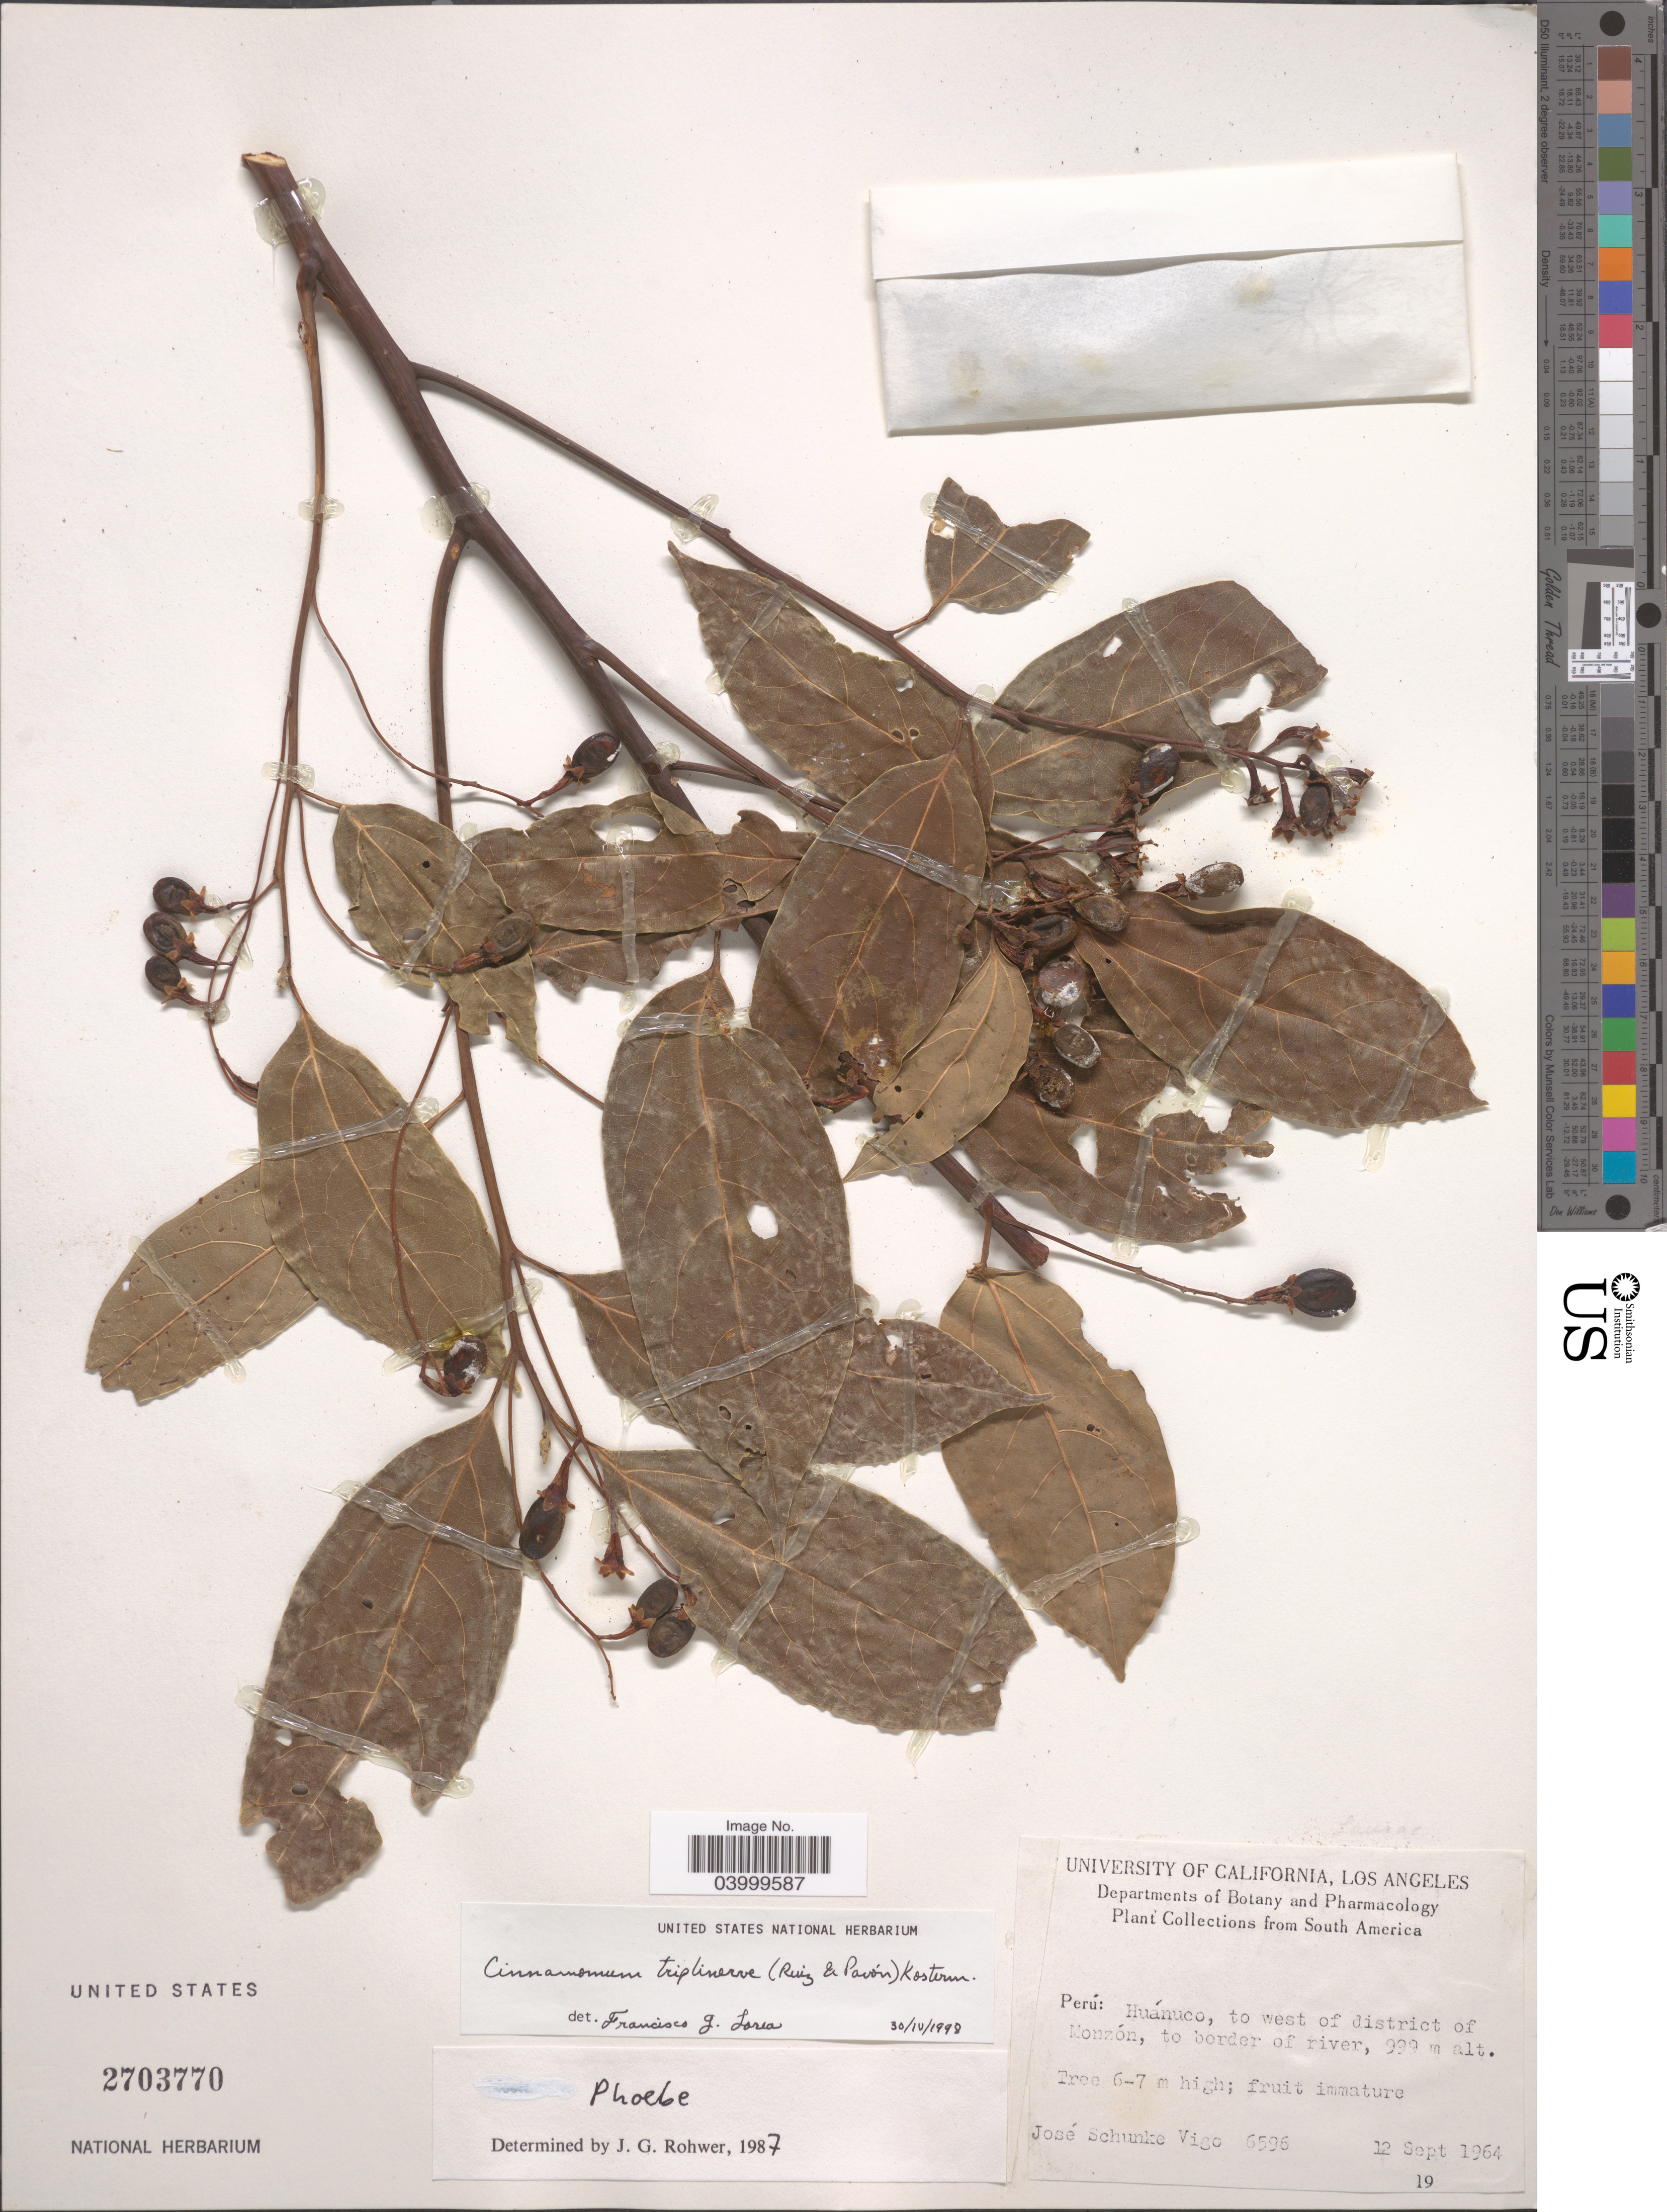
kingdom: Plantae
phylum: Tracheophyta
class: Magnoliopsida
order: Laurales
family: Lauraceae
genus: Cinnamomum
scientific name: Cinnamomum triplinerve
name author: (Ruiz & Pav.) Kosterm.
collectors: J. Schunke Vigo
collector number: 6596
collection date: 1964-09-12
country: Peru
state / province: Huánuco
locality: To west of district of Monzón, to border of river.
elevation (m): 999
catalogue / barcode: US 2703770